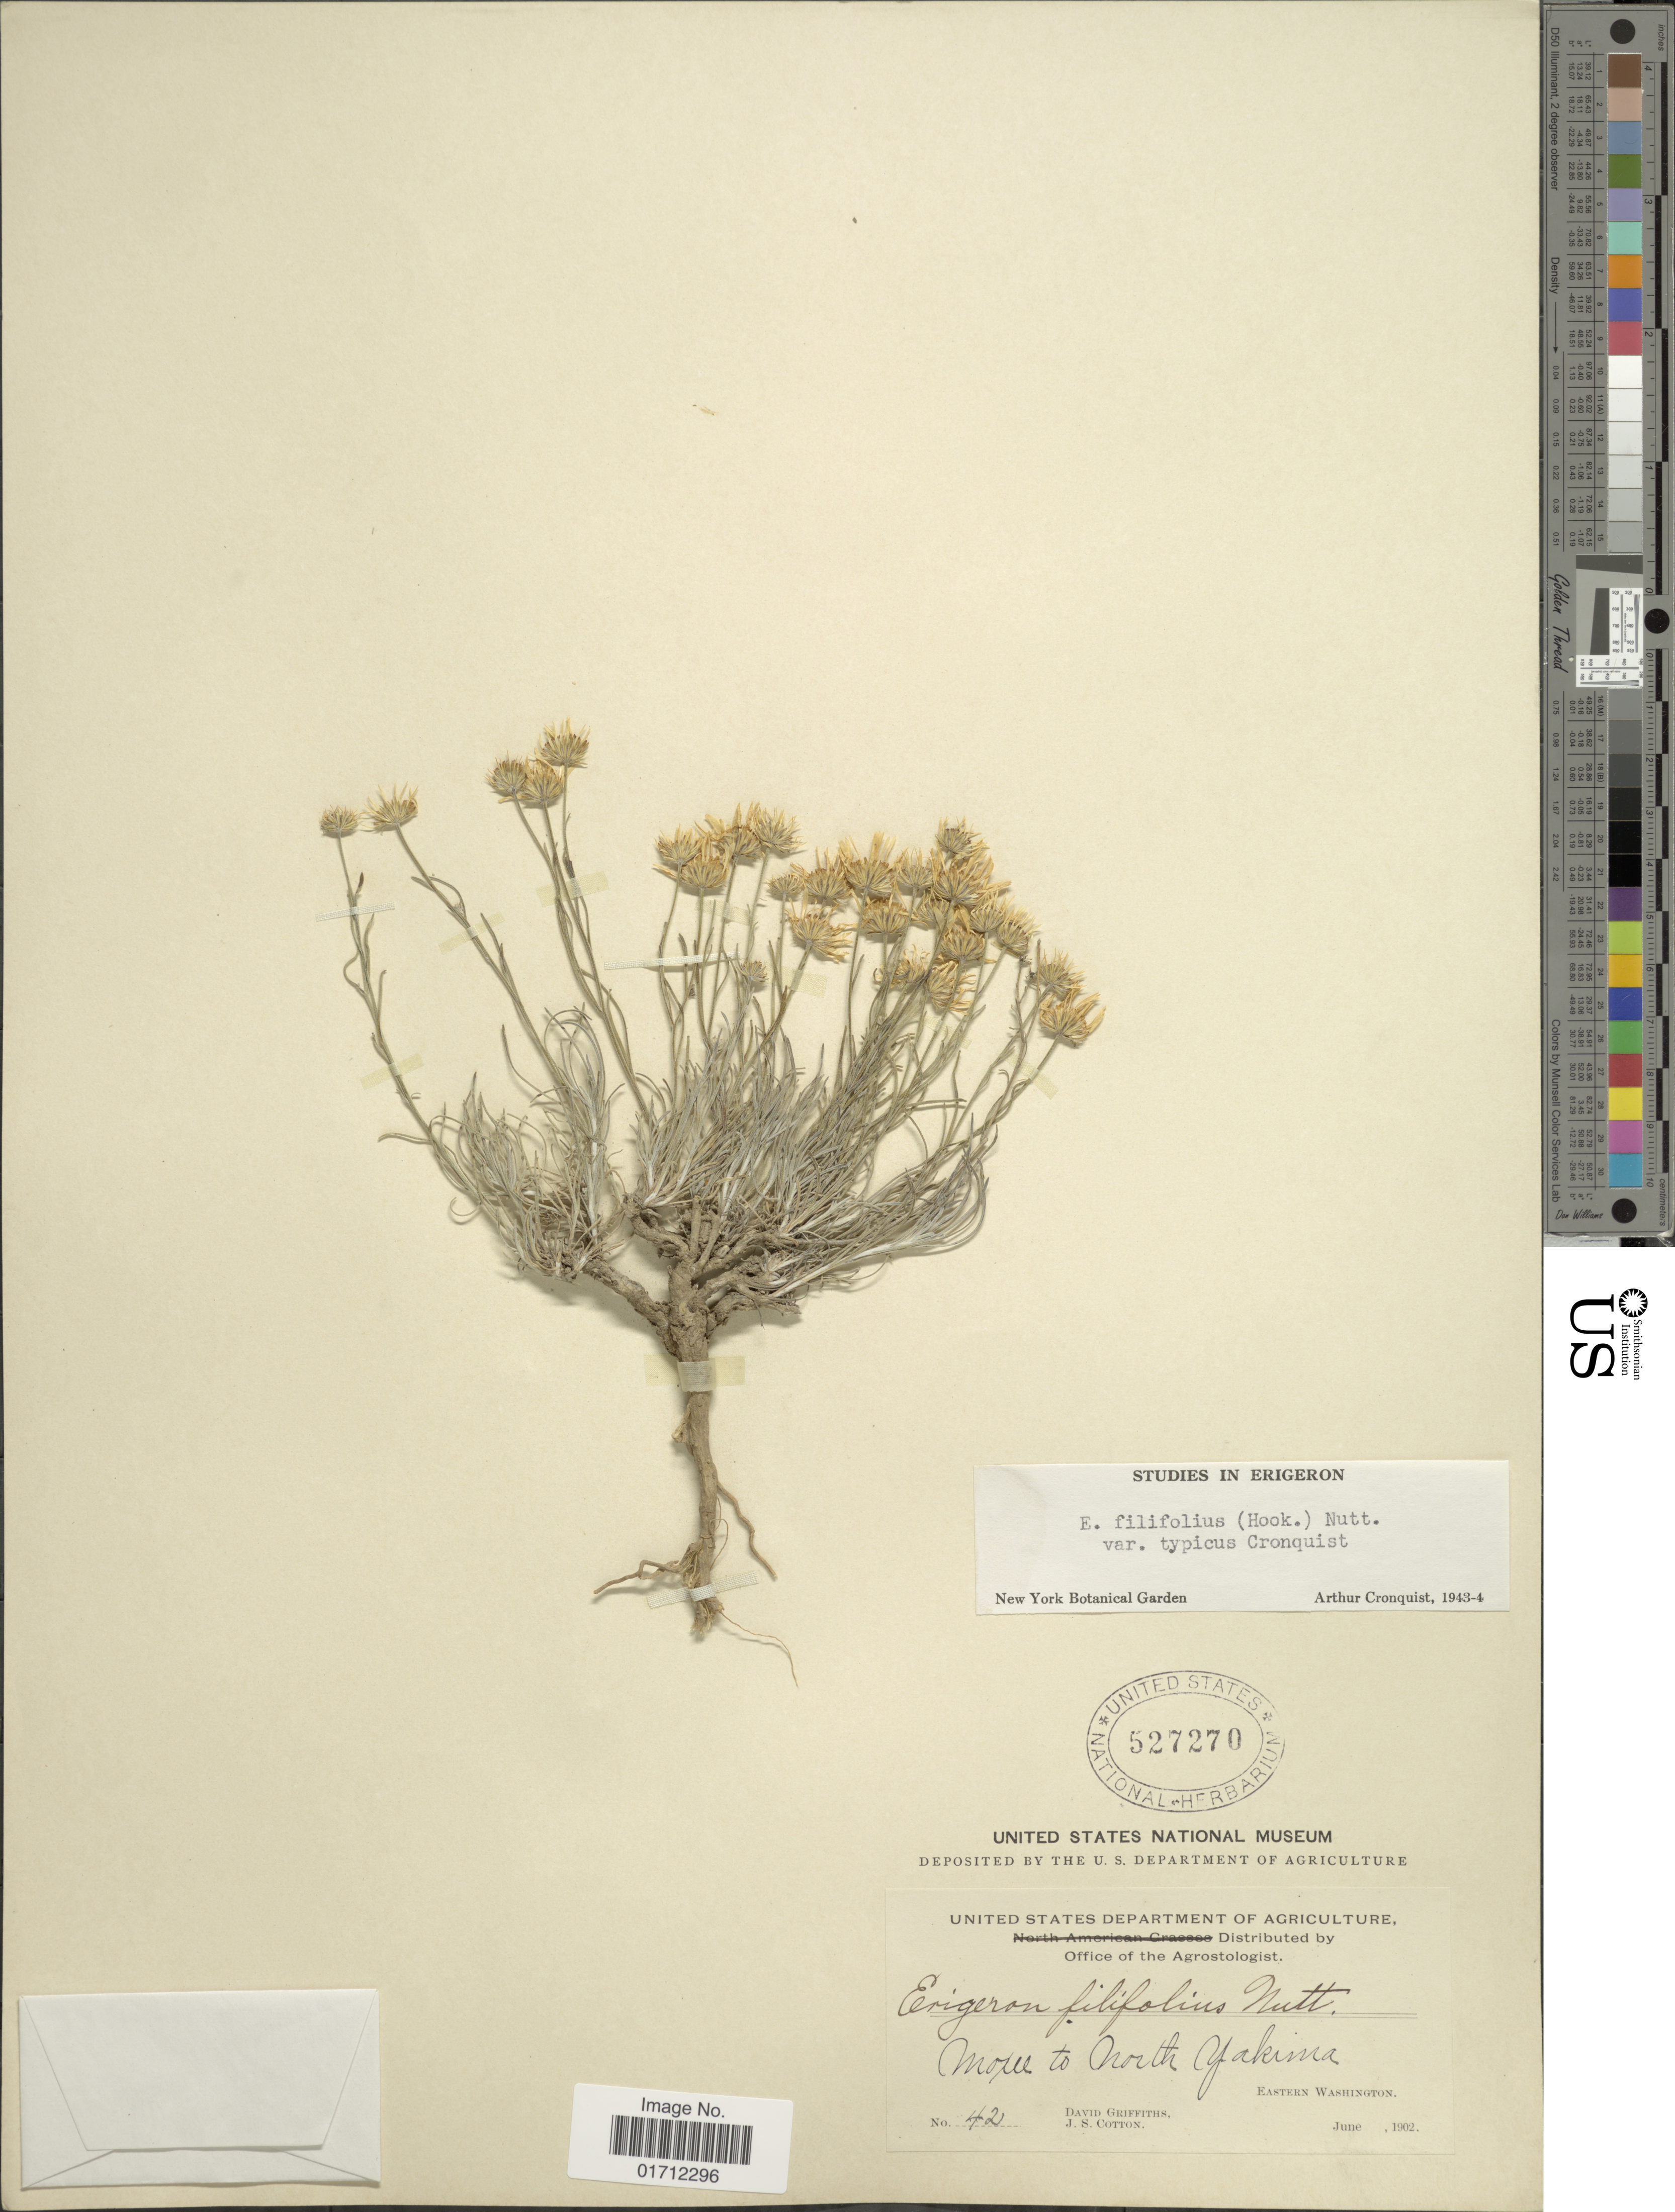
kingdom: Plantae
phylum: Tracheophyta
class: Magnoliopsida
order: Asterales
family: Asteraceae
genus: Erigeron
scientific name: Erigeron filifolius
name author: (Hook.) Nutt.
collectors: D. Griffiths & J. S. Cotton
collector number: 42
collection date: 1902-06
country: United States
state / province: Washington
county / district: Yakima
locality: Eastern Washington, Moex to North Yakima.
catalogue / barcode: US 527270